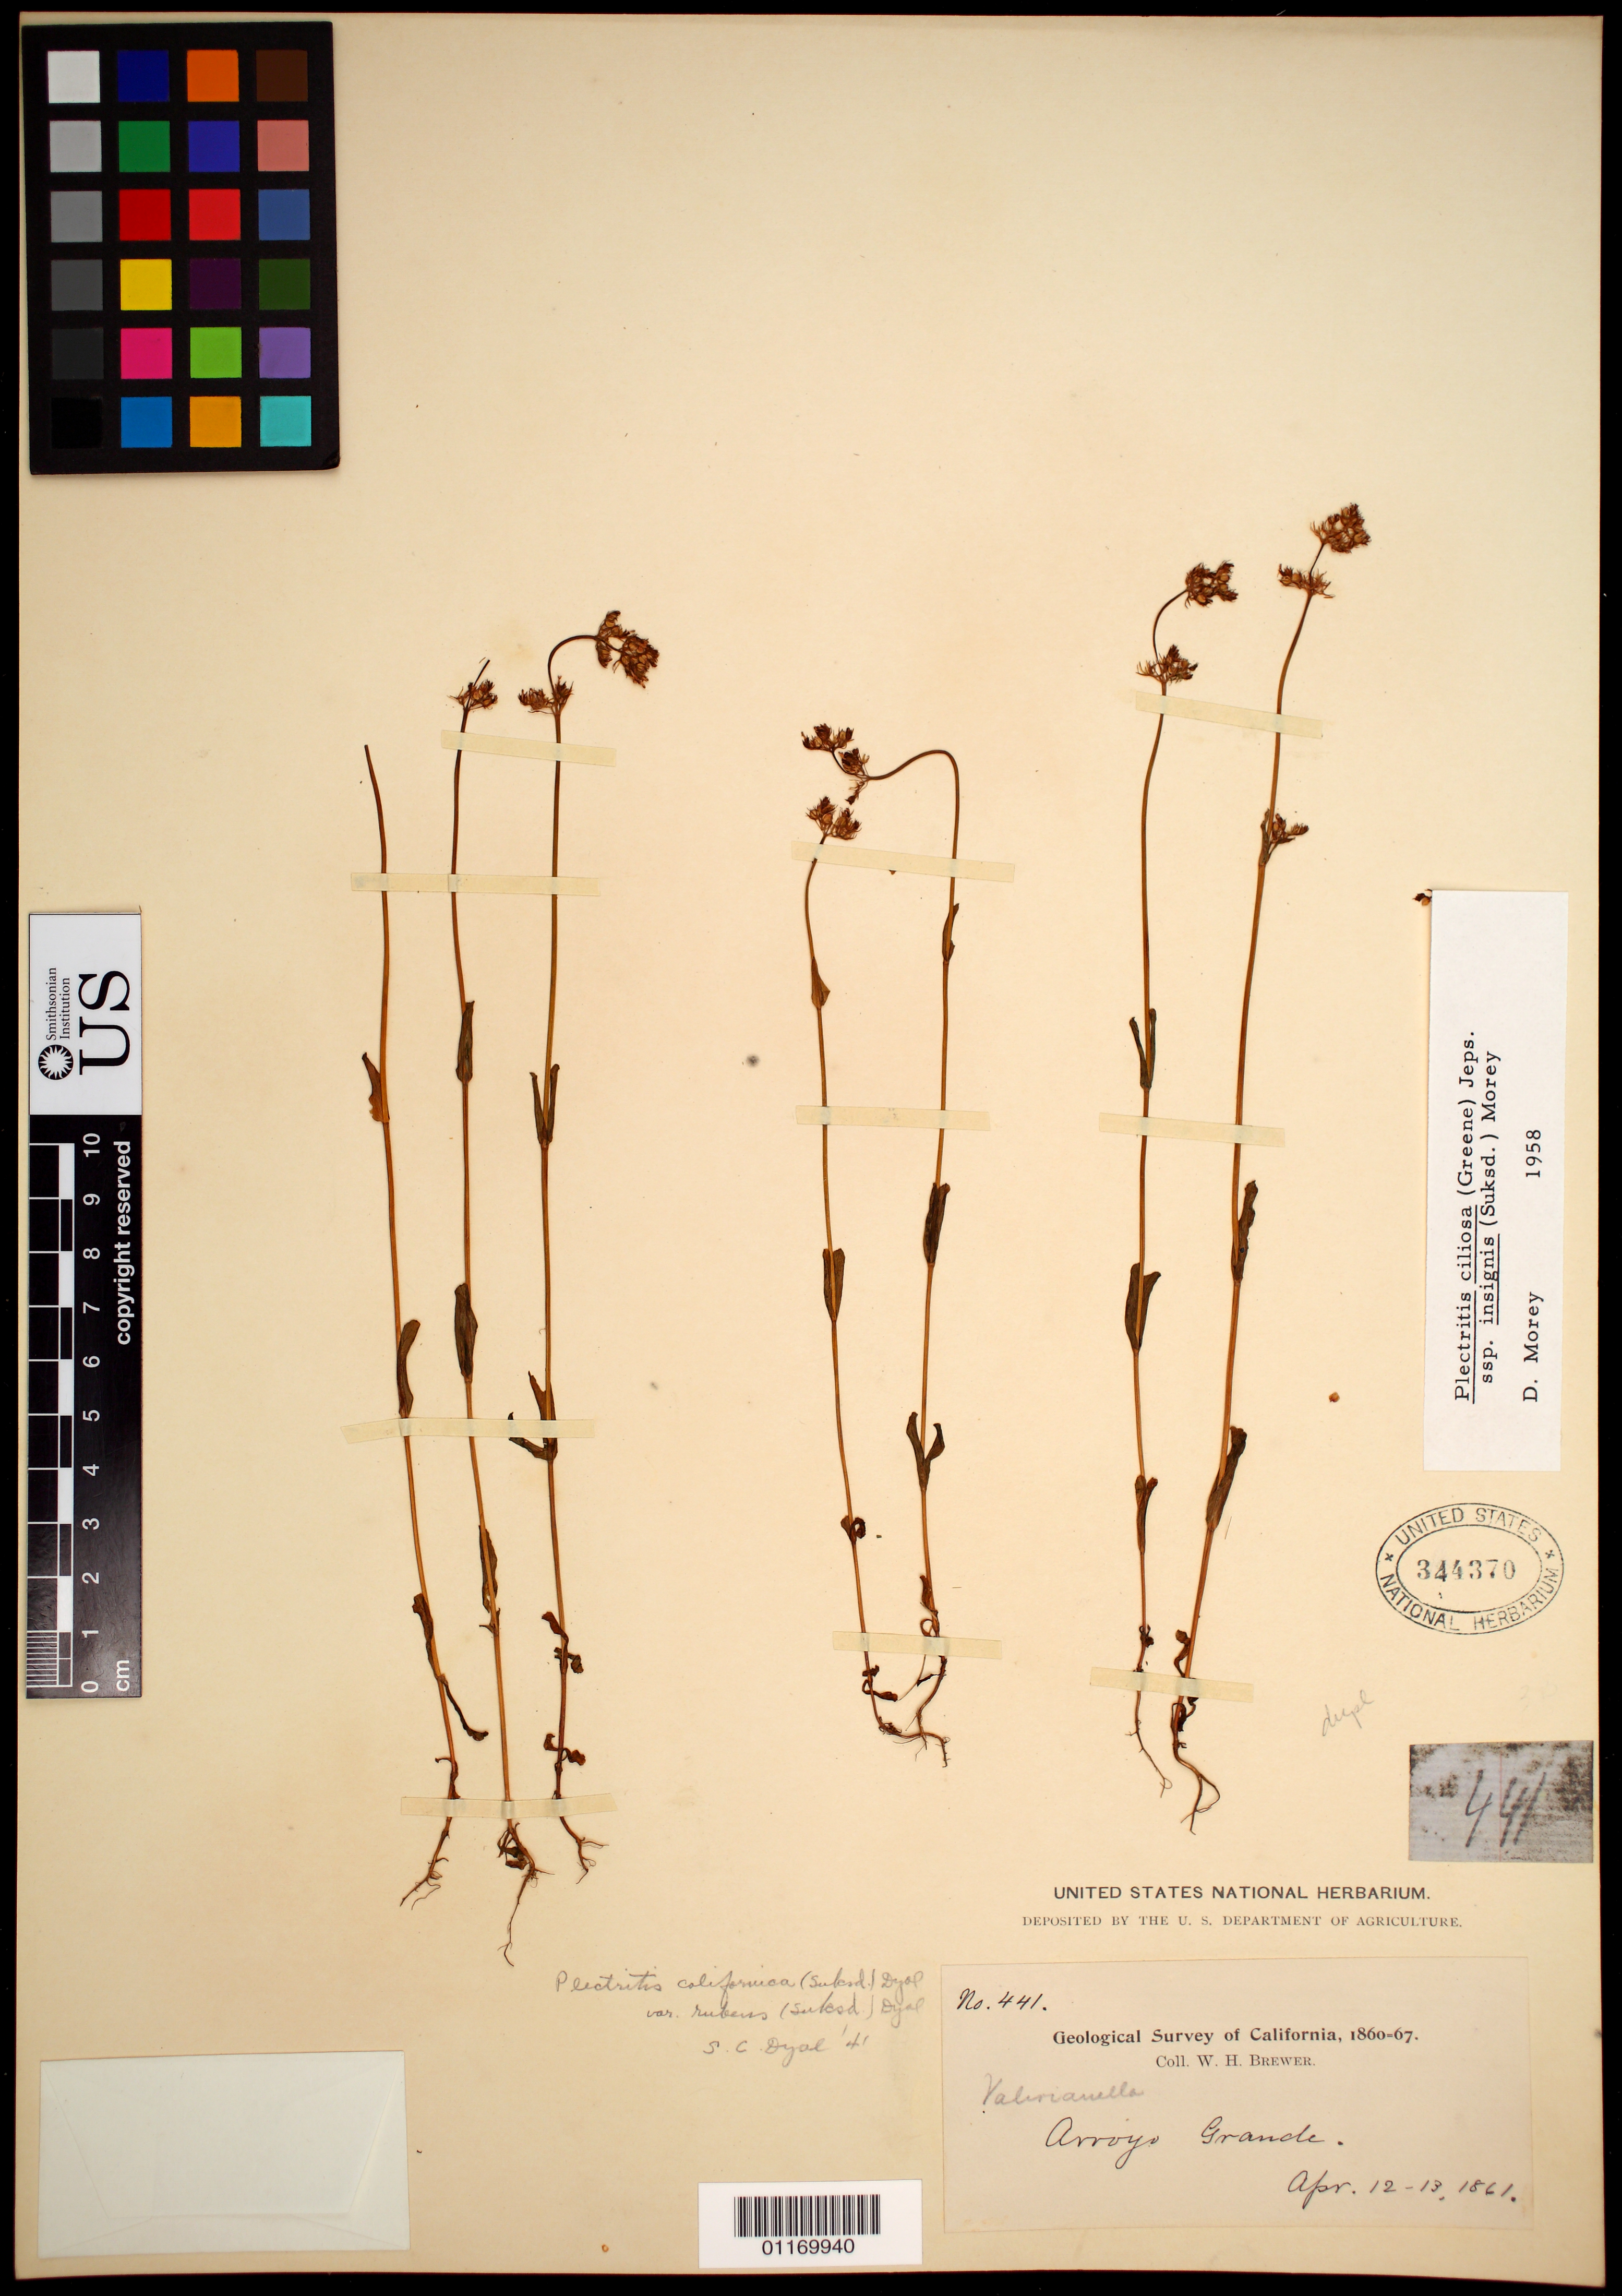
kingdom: Plantae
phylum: Tracheophyta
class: Magnoliopsida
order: Dipsacales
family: Caprifoliaceae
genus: Plectritis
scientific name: Plectritis ciliosa subsp. insignis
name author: (Suksd.) Morey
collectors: W. H. Brewer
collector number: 441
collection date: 1861-04-12,1861-04-13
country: United States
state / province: California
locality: Arroyo Grande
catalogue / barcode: US 344370